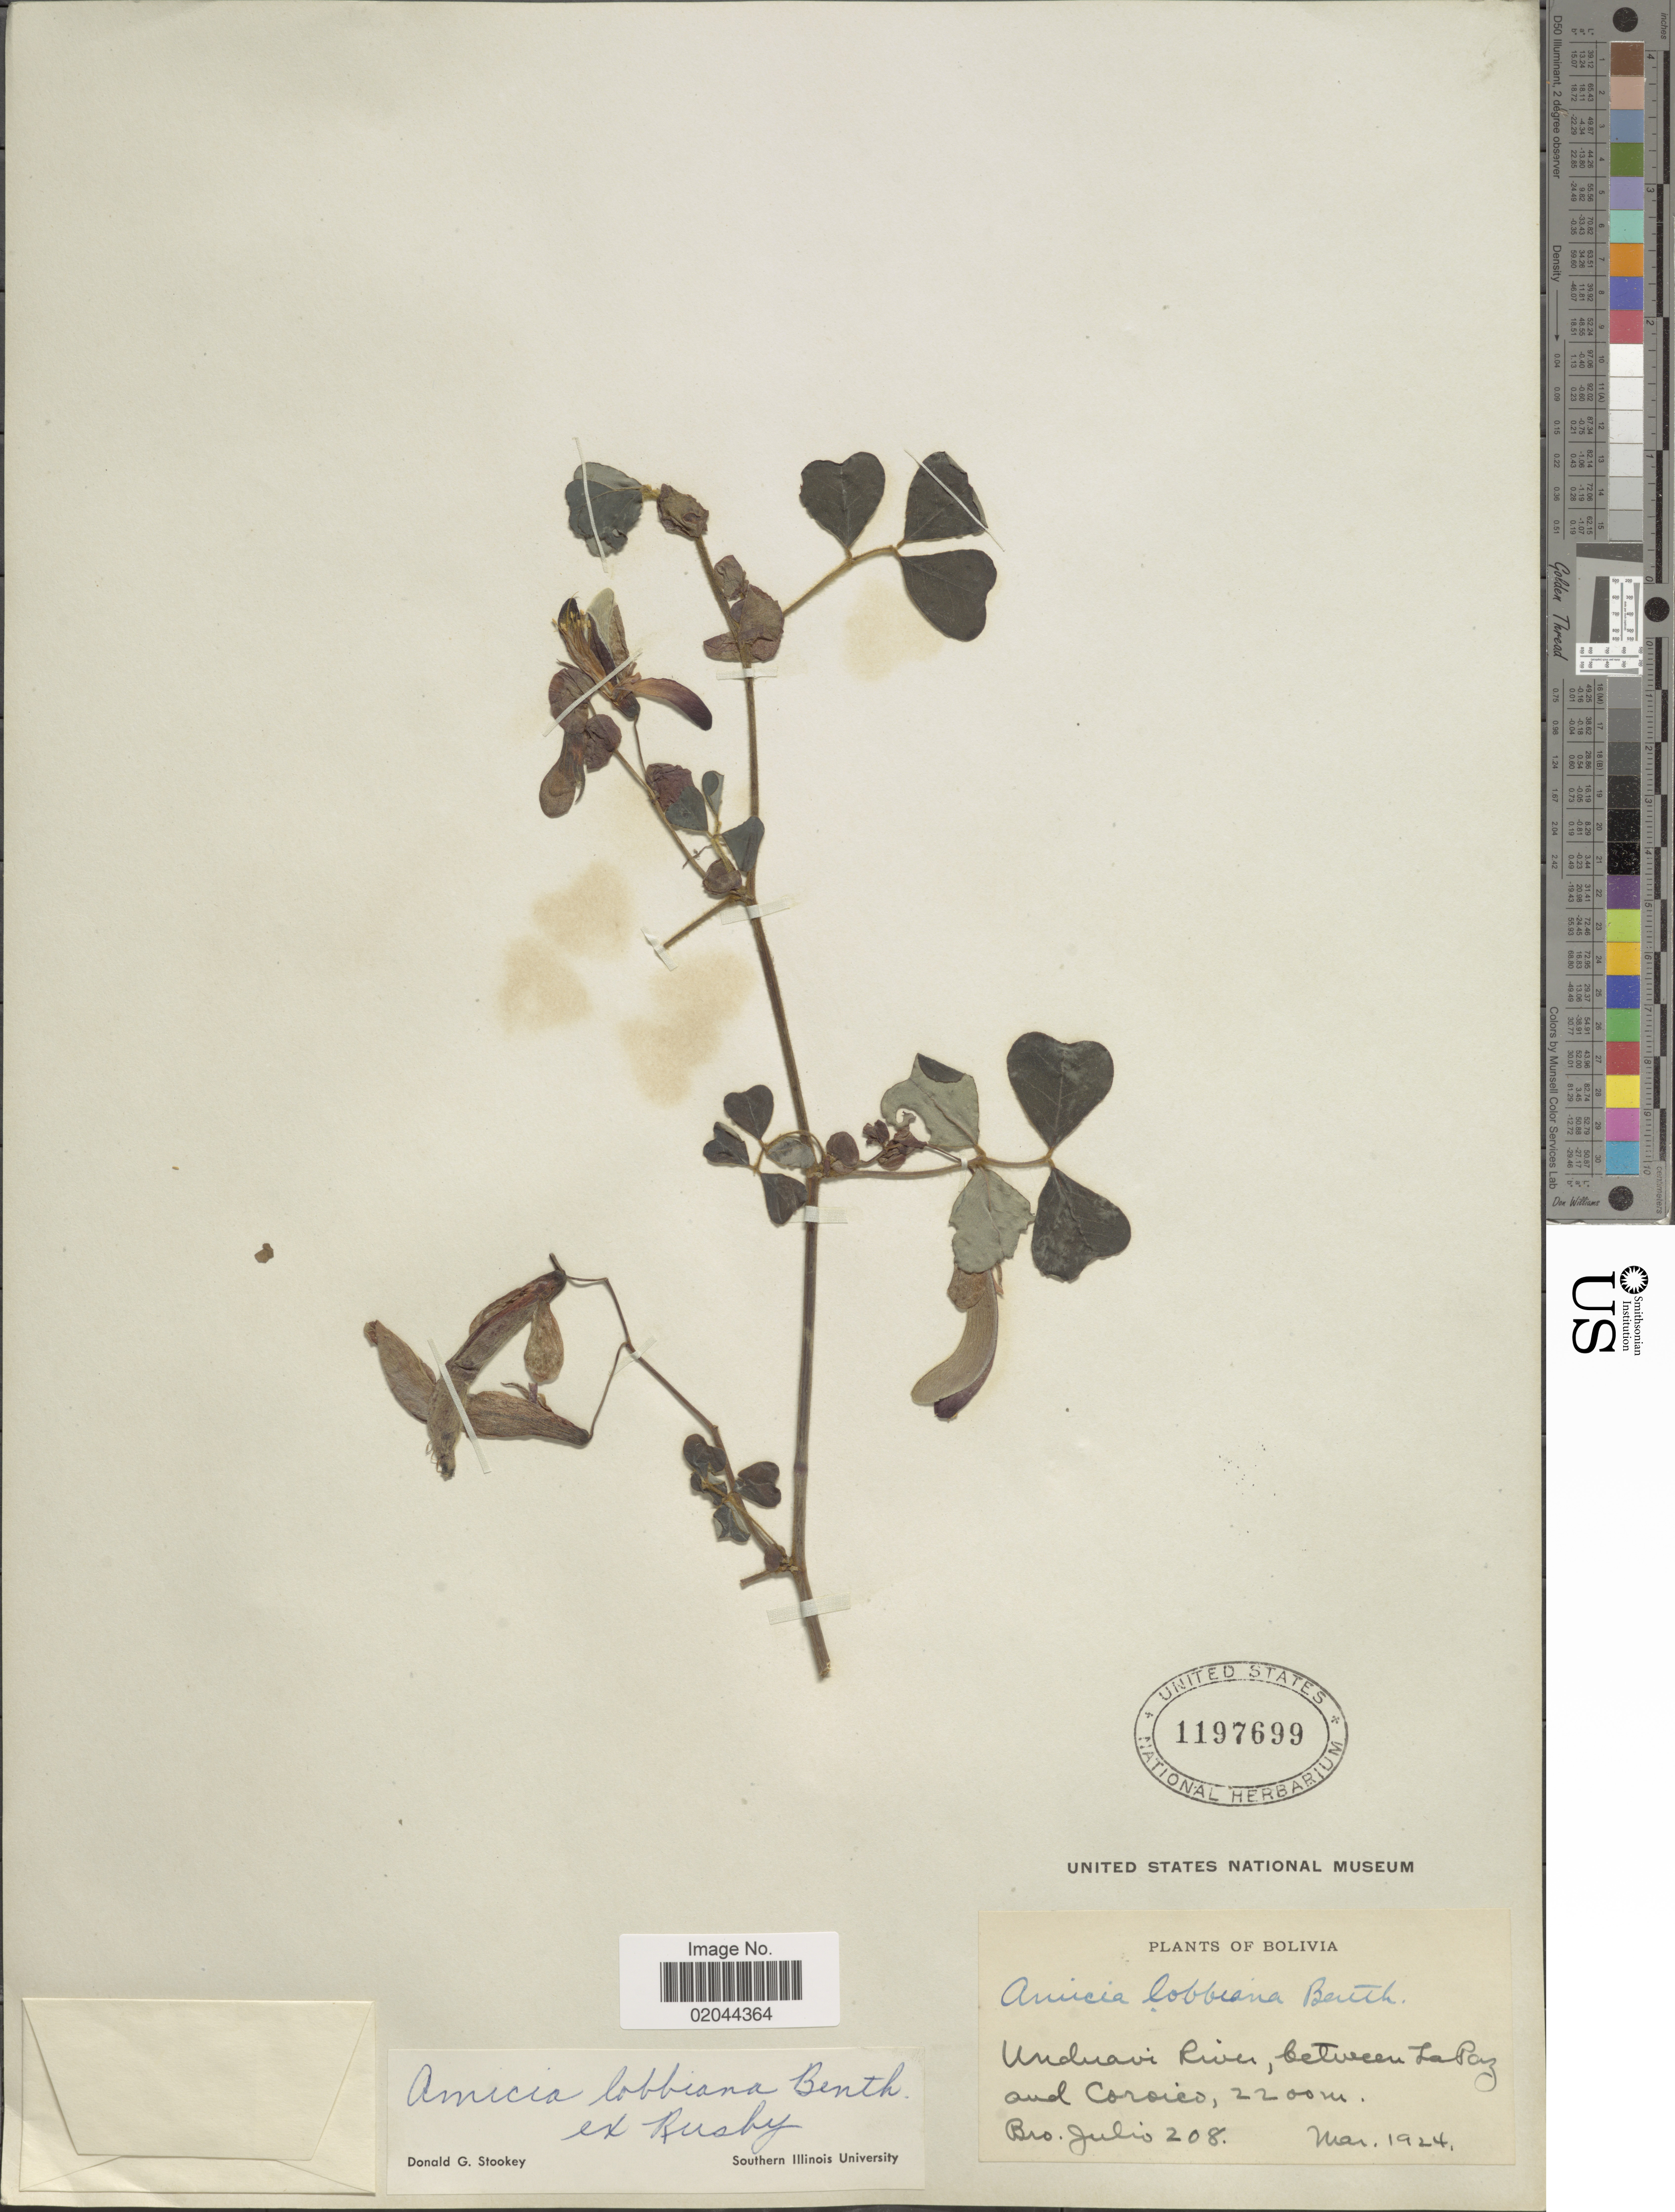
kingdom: Plantae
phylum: Tracheophyta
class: Magnoliopsida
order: Fabales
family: Fabaceae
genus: Amicia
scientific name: Amicia lobbiana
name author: Benth. ex Rusby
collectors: Bro. Julio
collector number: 208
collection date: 1924-03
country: Bolivia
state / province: La Paz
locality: Unduavi River, between La Paz and Coroico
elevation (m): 2200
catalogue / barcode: US 1197699